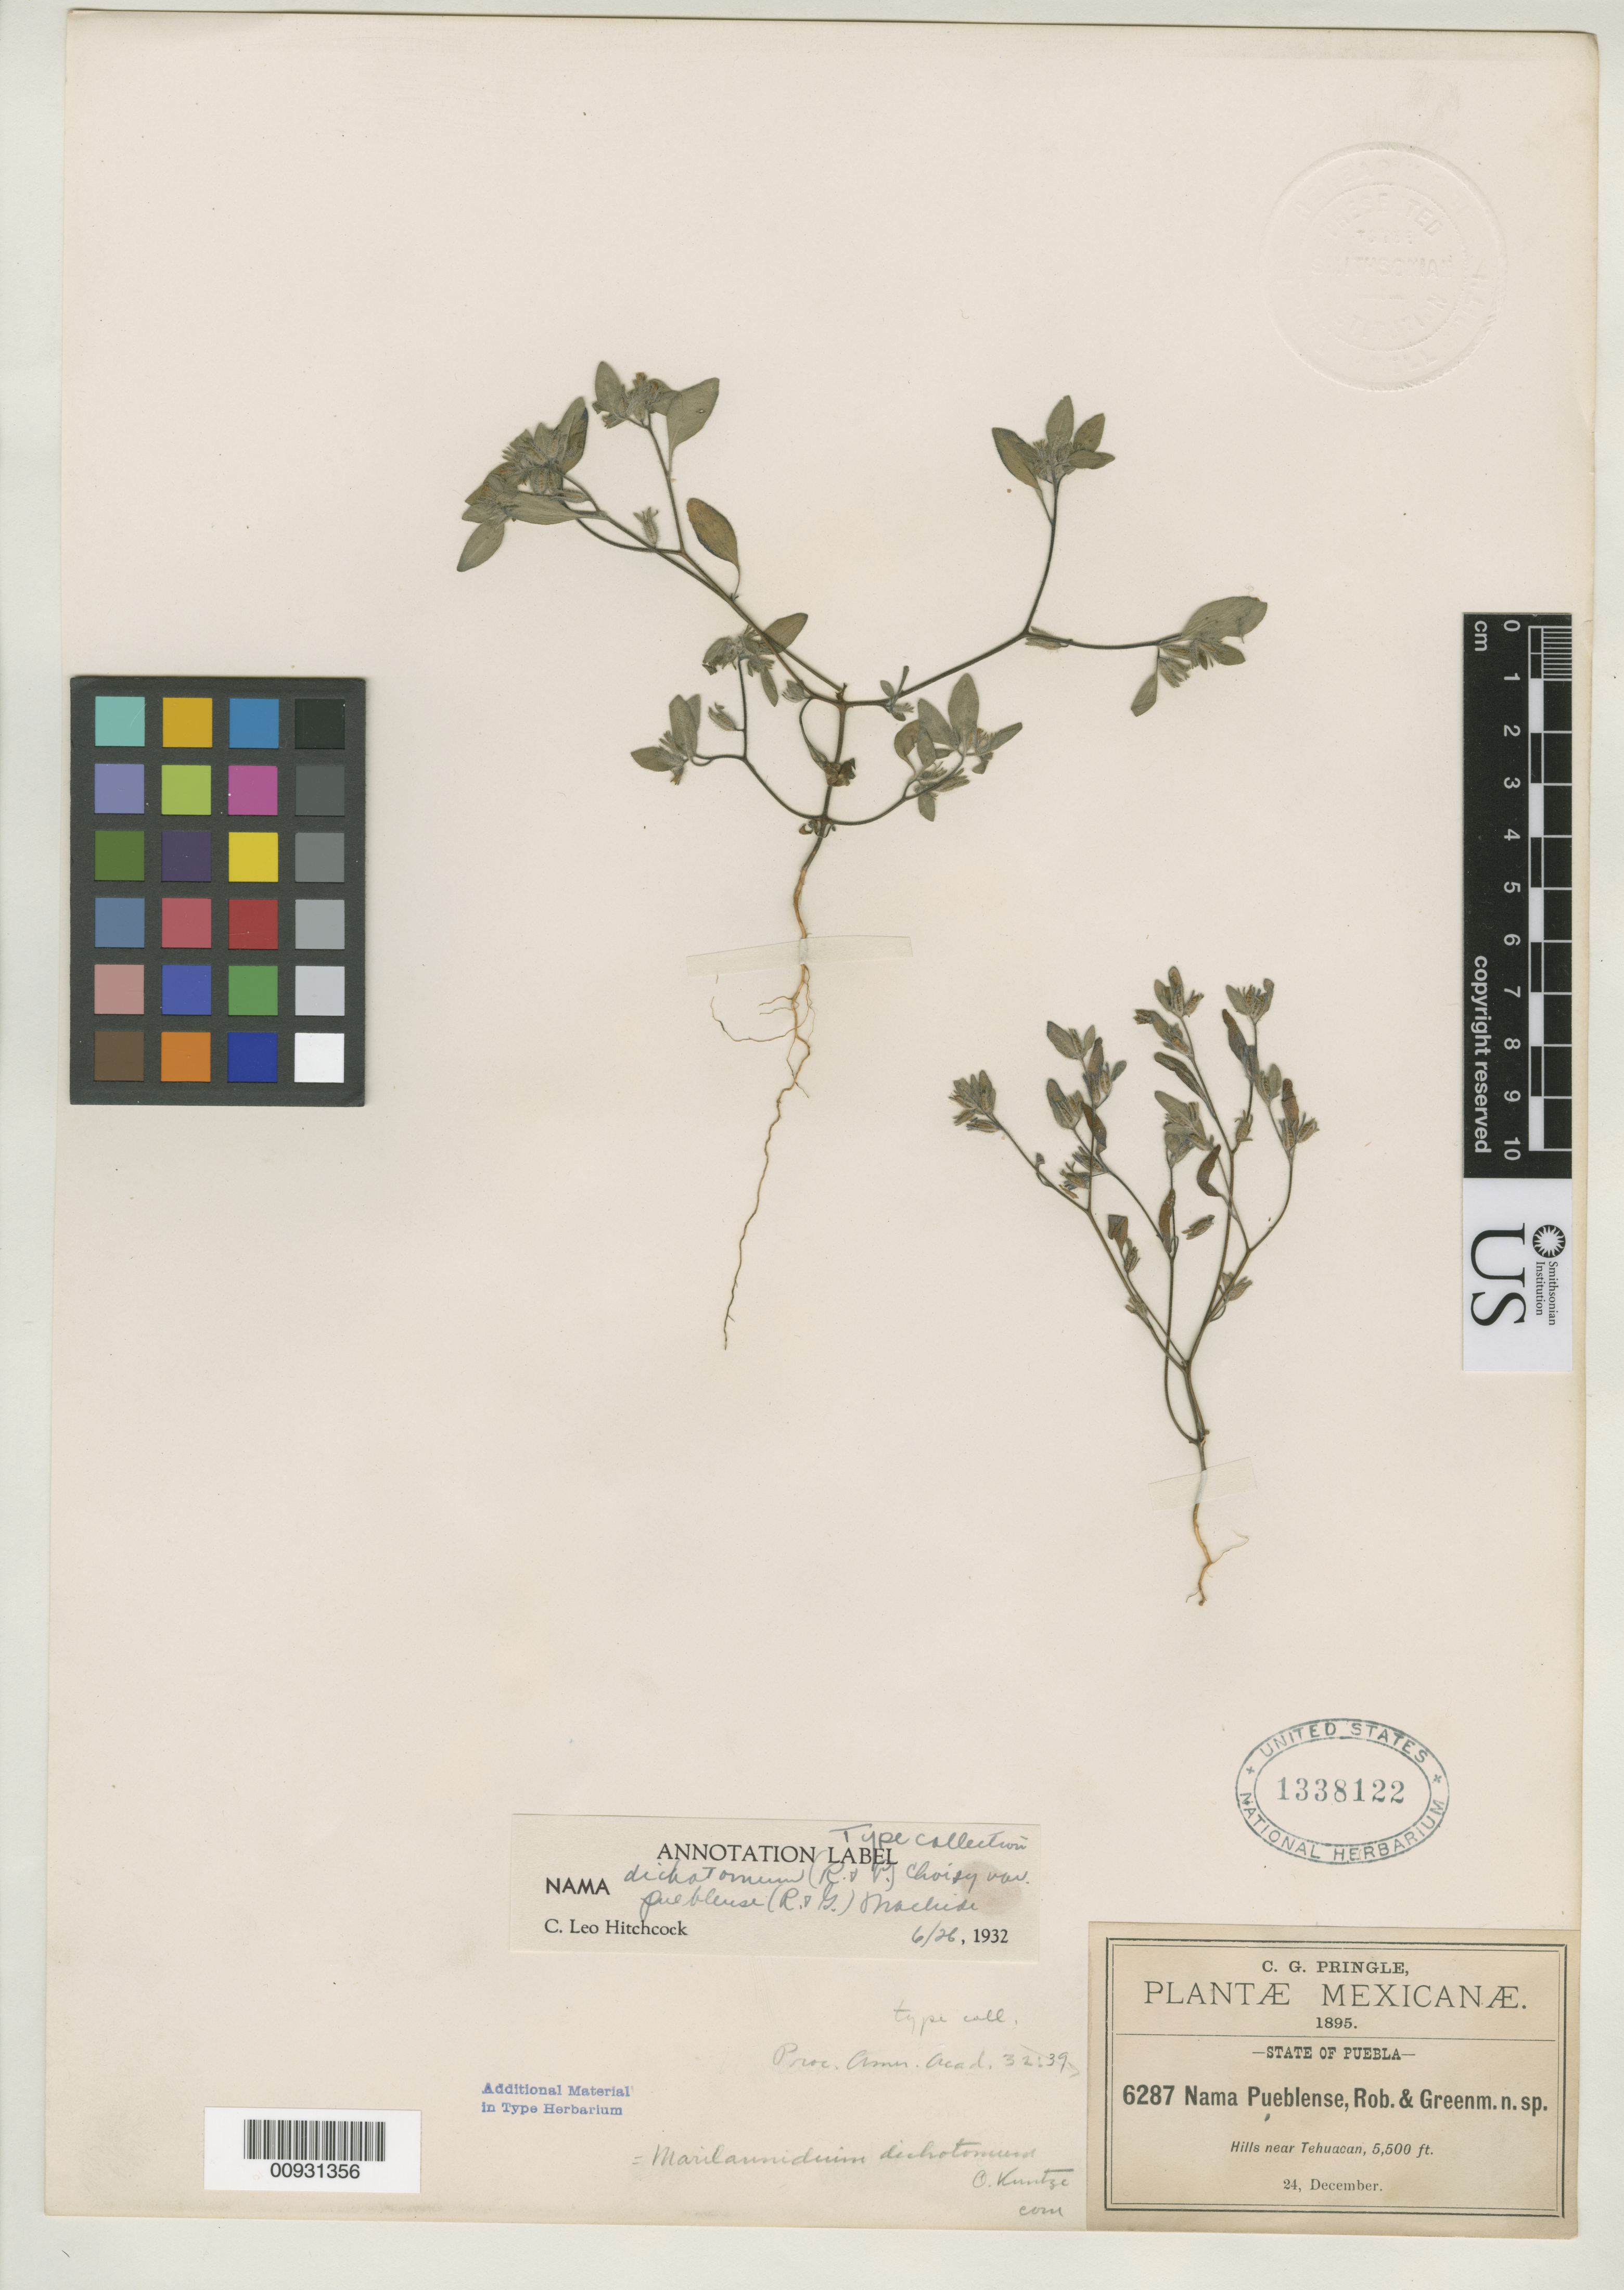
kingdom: Plantae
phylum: Tracheophyta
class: Magnoliopsida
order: Boraginales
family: Namaceae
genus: Nama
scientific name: Nama pueblensis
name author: B.L. Rob. & Greenm.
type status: Isotype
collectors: C. G. Pringle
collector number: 6287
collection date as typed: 24 Dec 1895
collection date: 1895-12-24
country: Mexico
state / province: Puebla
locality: Hills near Tehuacán.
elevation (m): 1676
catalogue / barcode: US 1338122